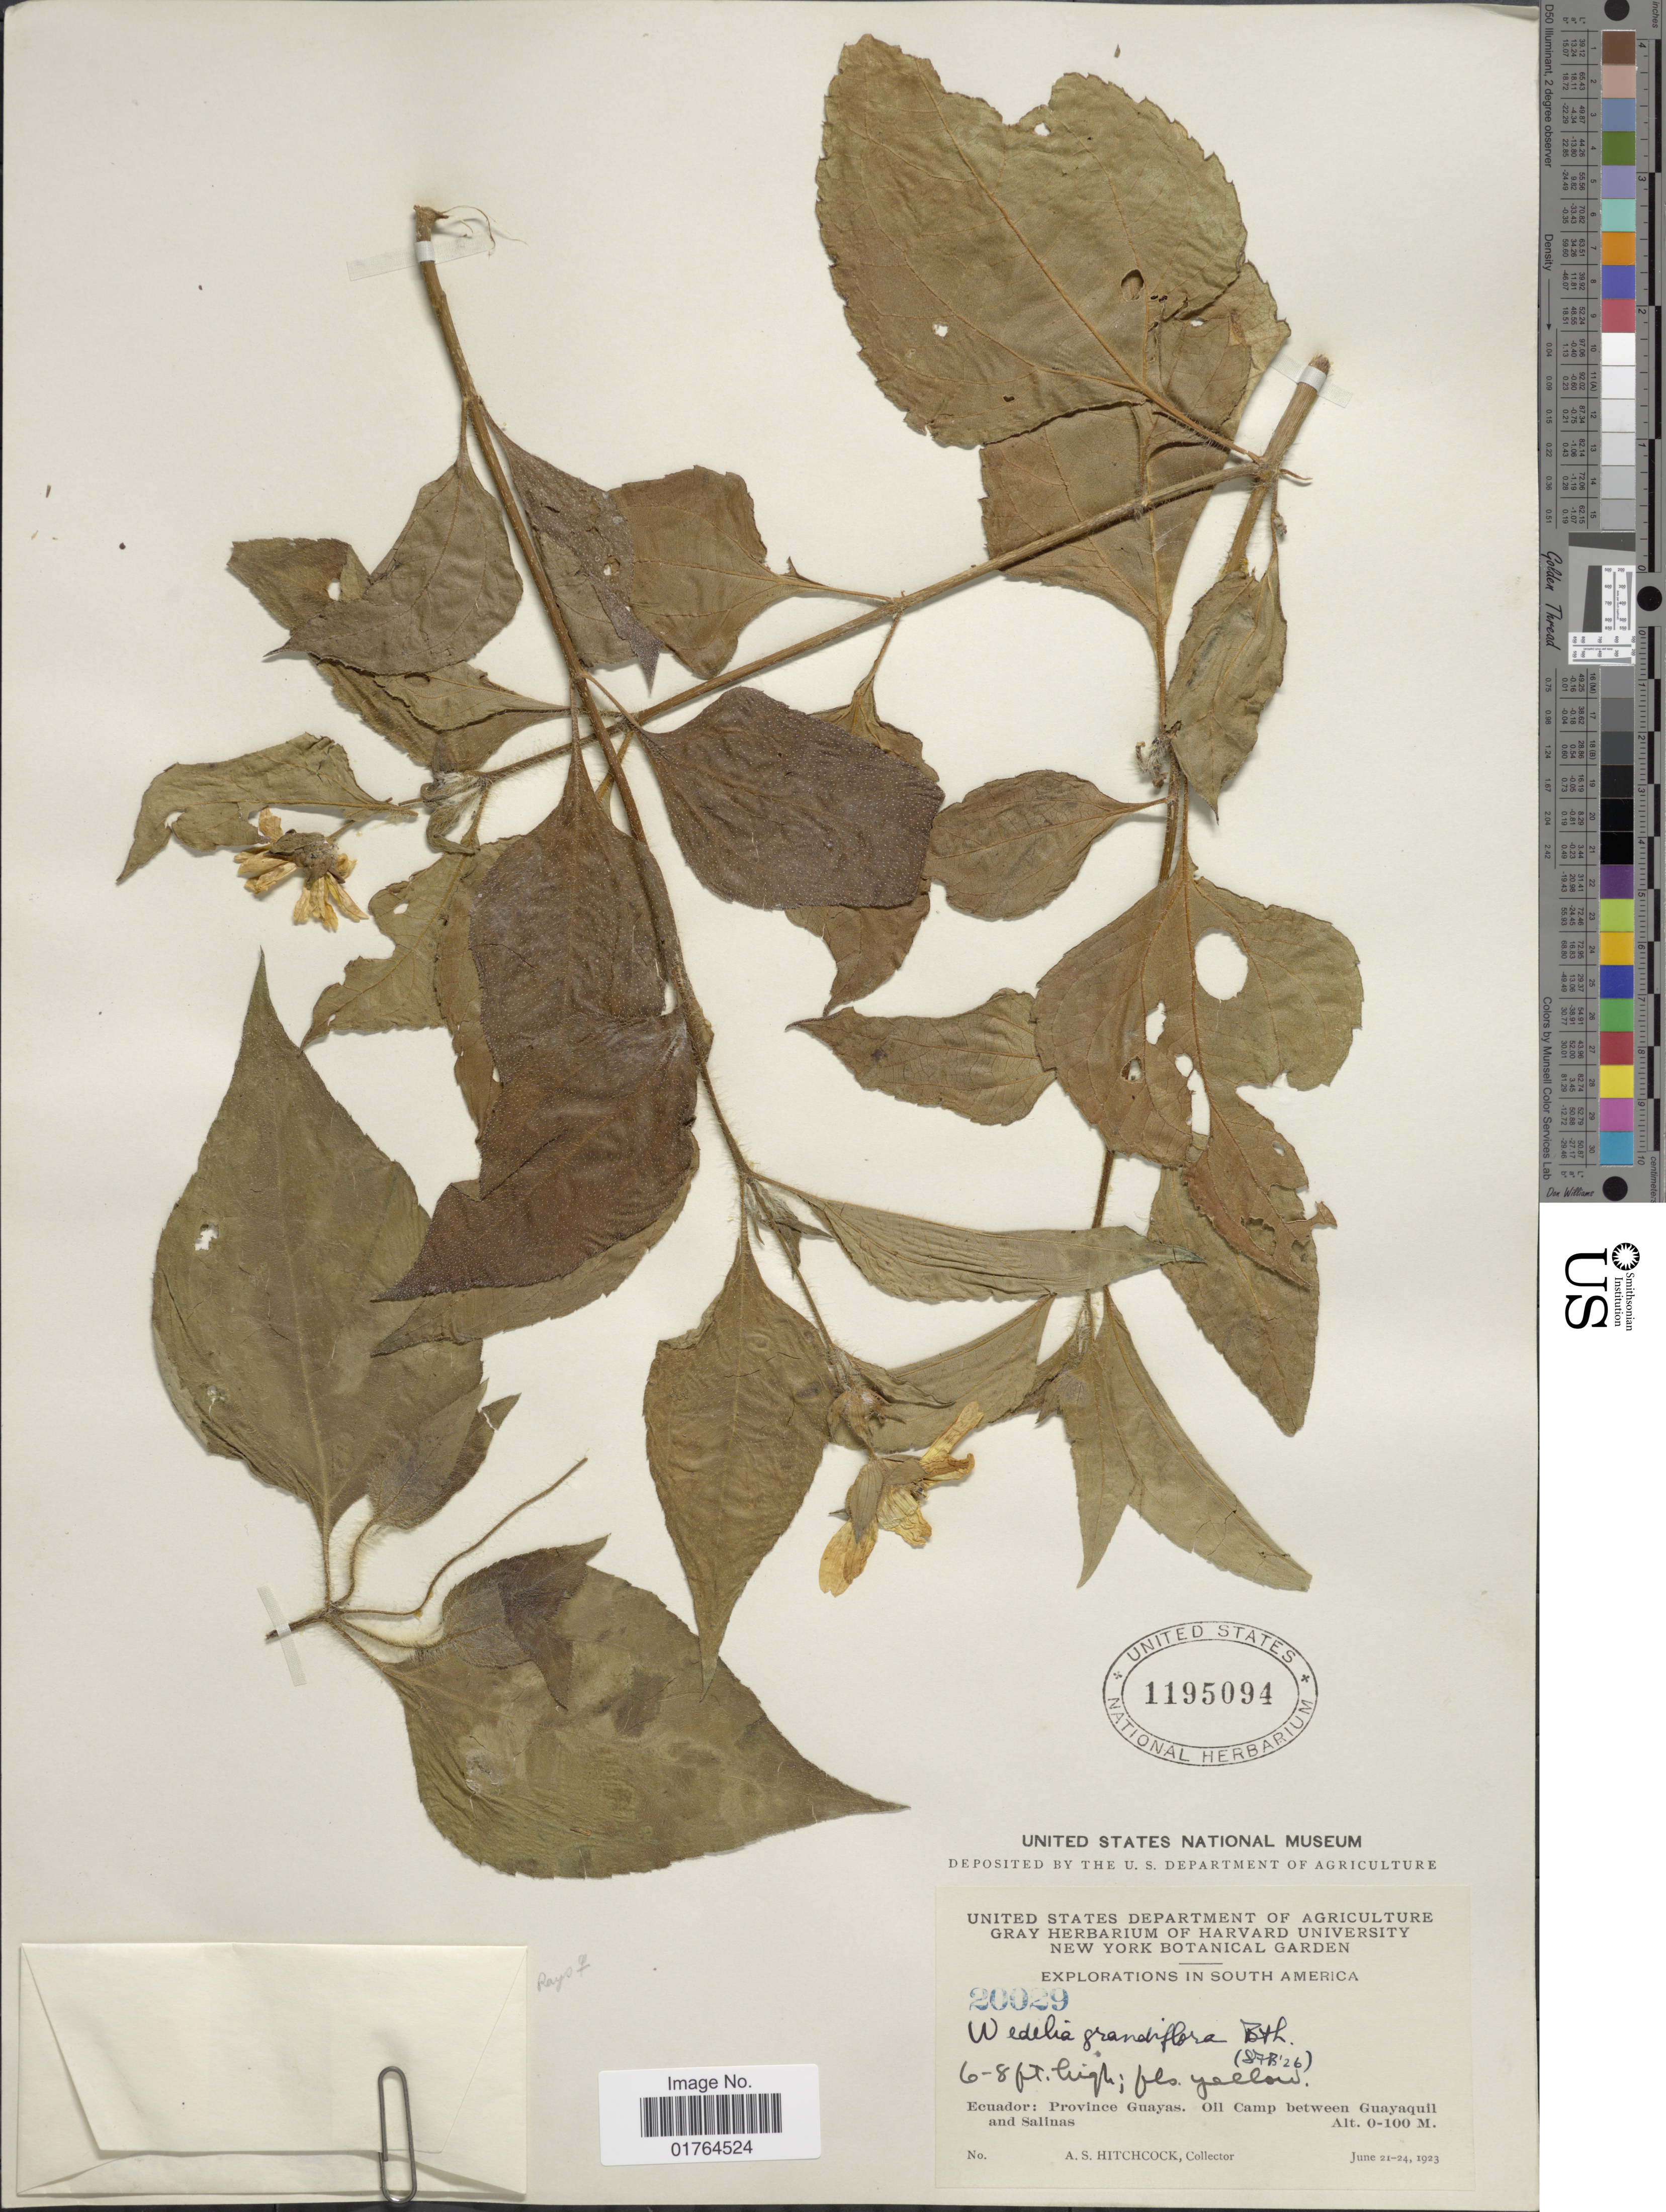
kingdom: Plantae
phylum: Tracheophyta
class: Magnoliopsida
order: Asterales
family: Asteraceae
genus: Wedelia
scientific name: Wedelia grandiflora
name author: Benth.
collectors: A. S. Hitchcock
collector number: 20029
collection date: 1923-06-21/1923-06-24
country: Ecuador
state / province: Guayas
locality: South America, Oil Camp between Guayaquil and Salinas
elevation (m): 0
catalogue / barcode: US 1195094